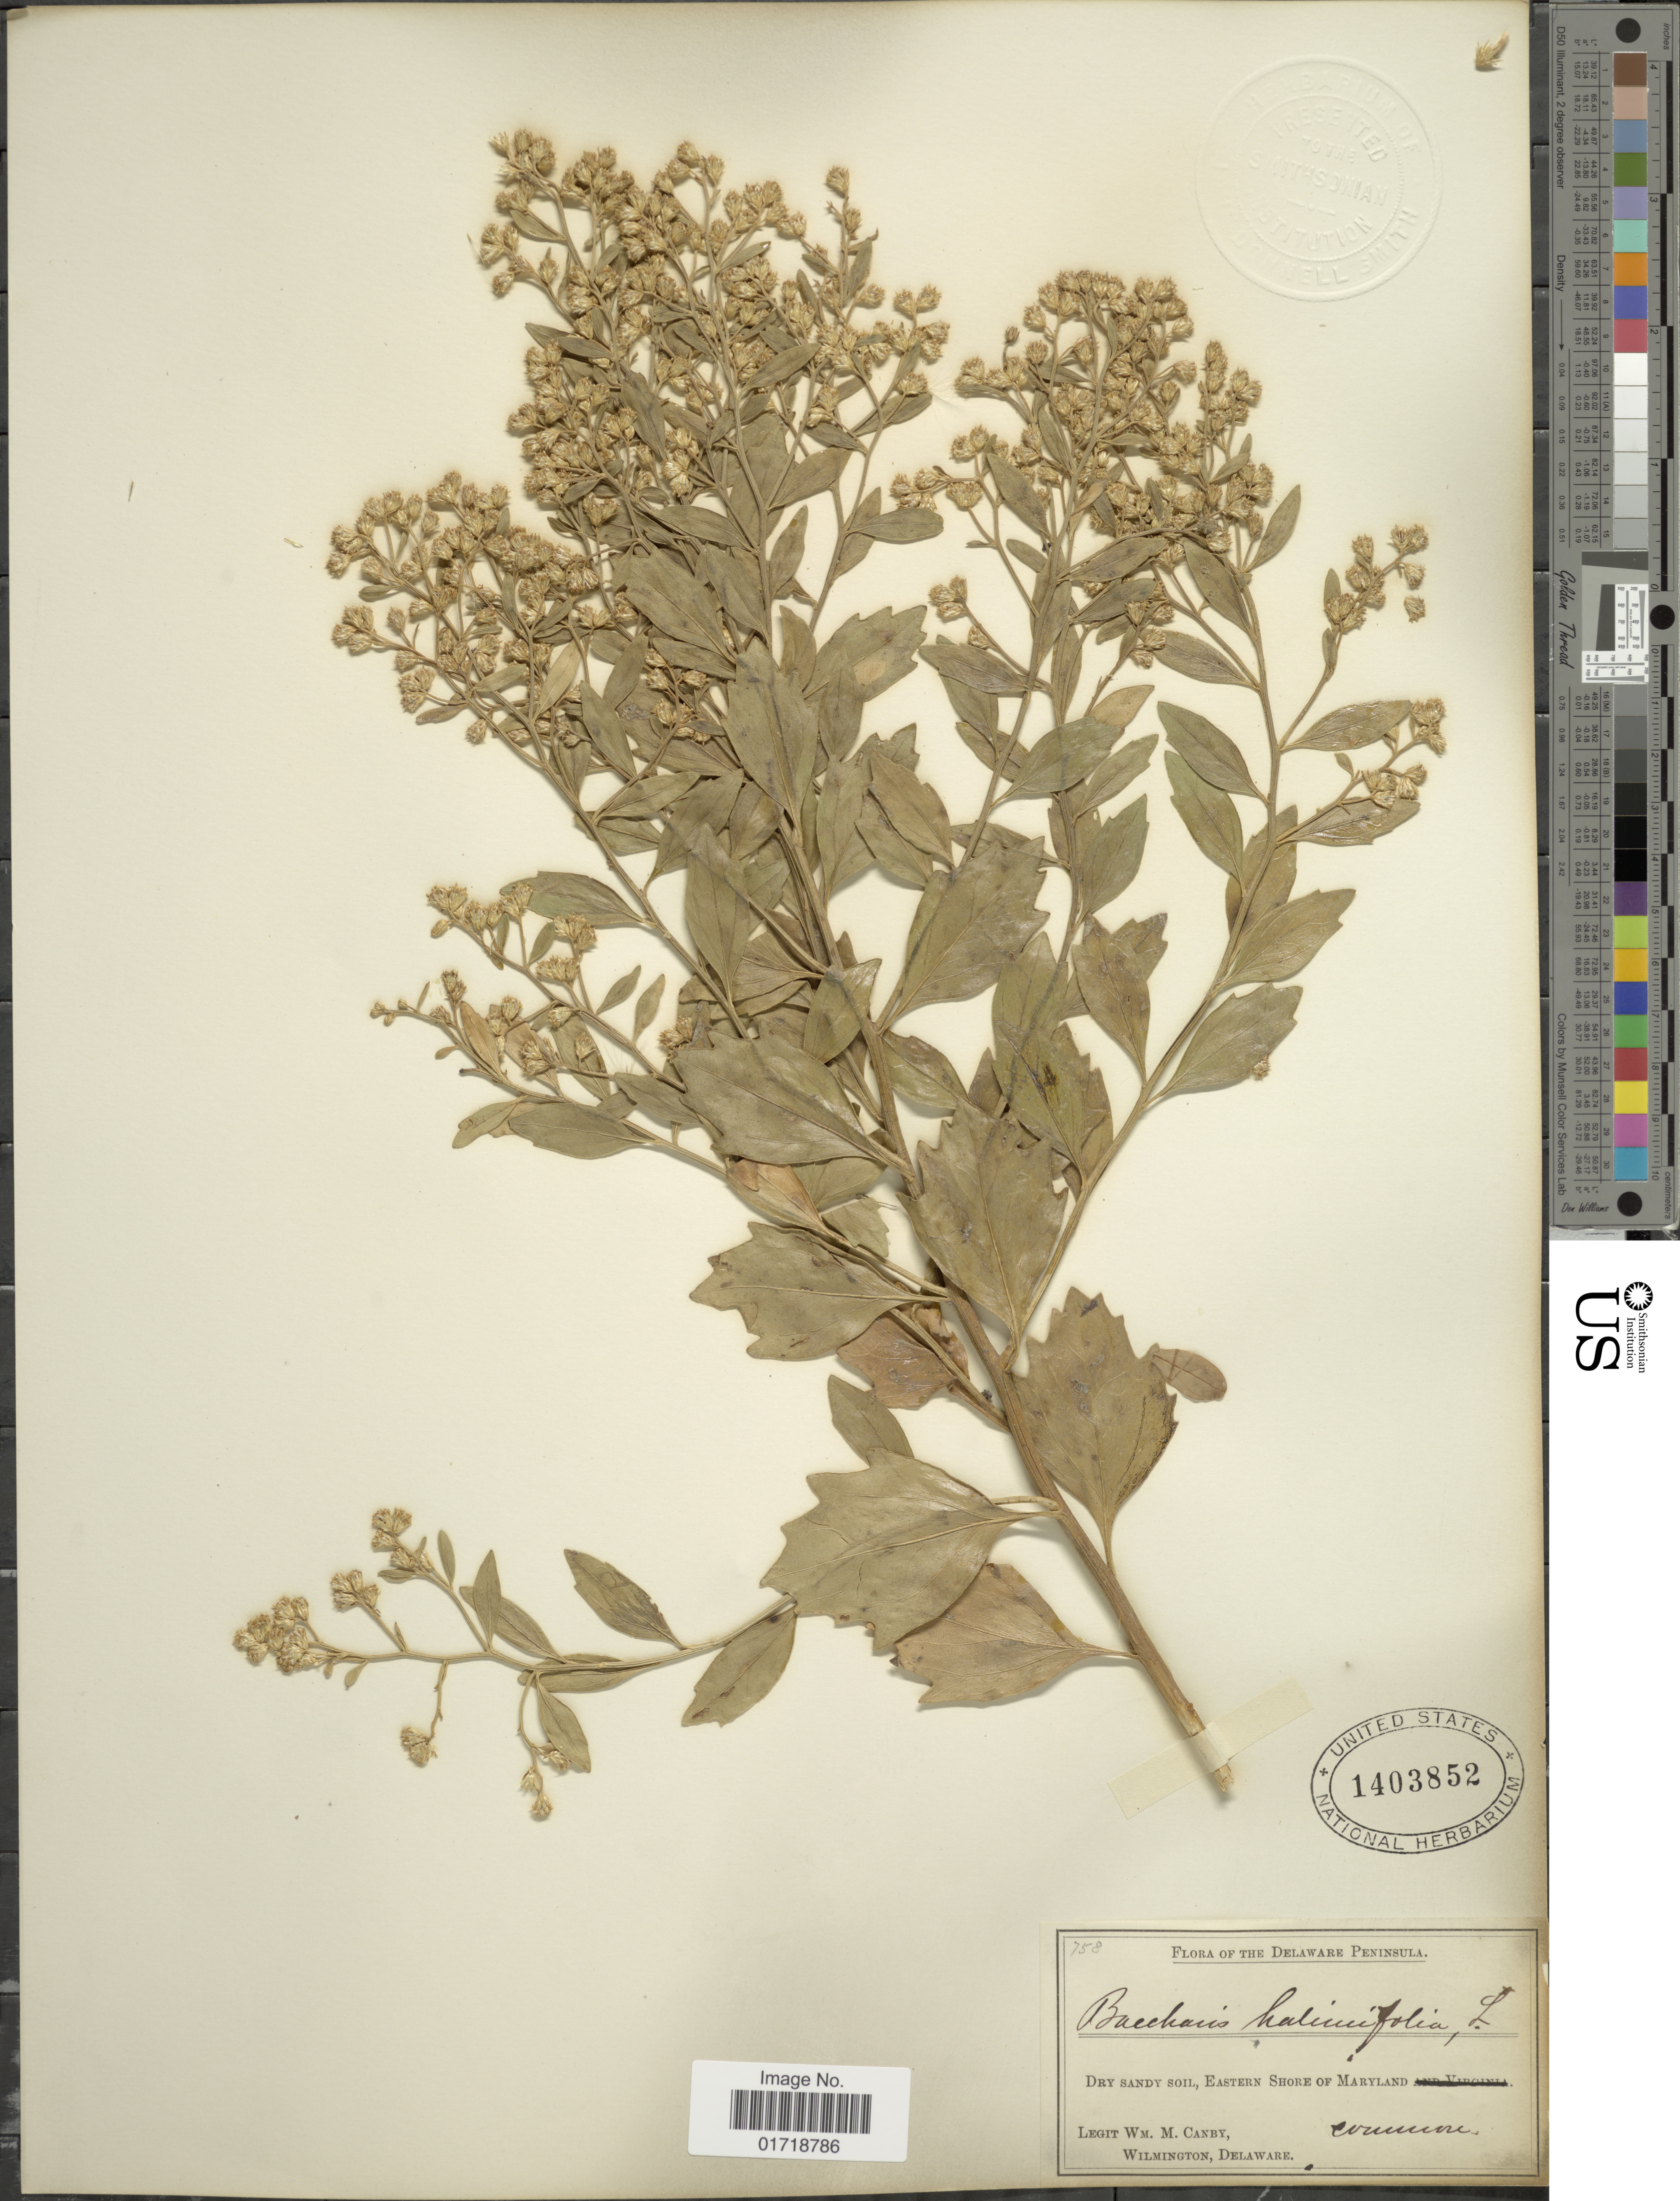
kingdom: Plantae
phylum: Tracheophyta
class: Magnoliopsida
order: Asterales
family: Asteraceae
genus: Baccharis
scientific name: Baccharis halimifolia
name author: L.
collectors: W. M. Canby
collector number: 758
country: United States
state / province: Maryland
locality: The Delaware Peninsula, dry sandy soil, Eastern Shore of Maryland.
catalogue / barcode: US 1403852